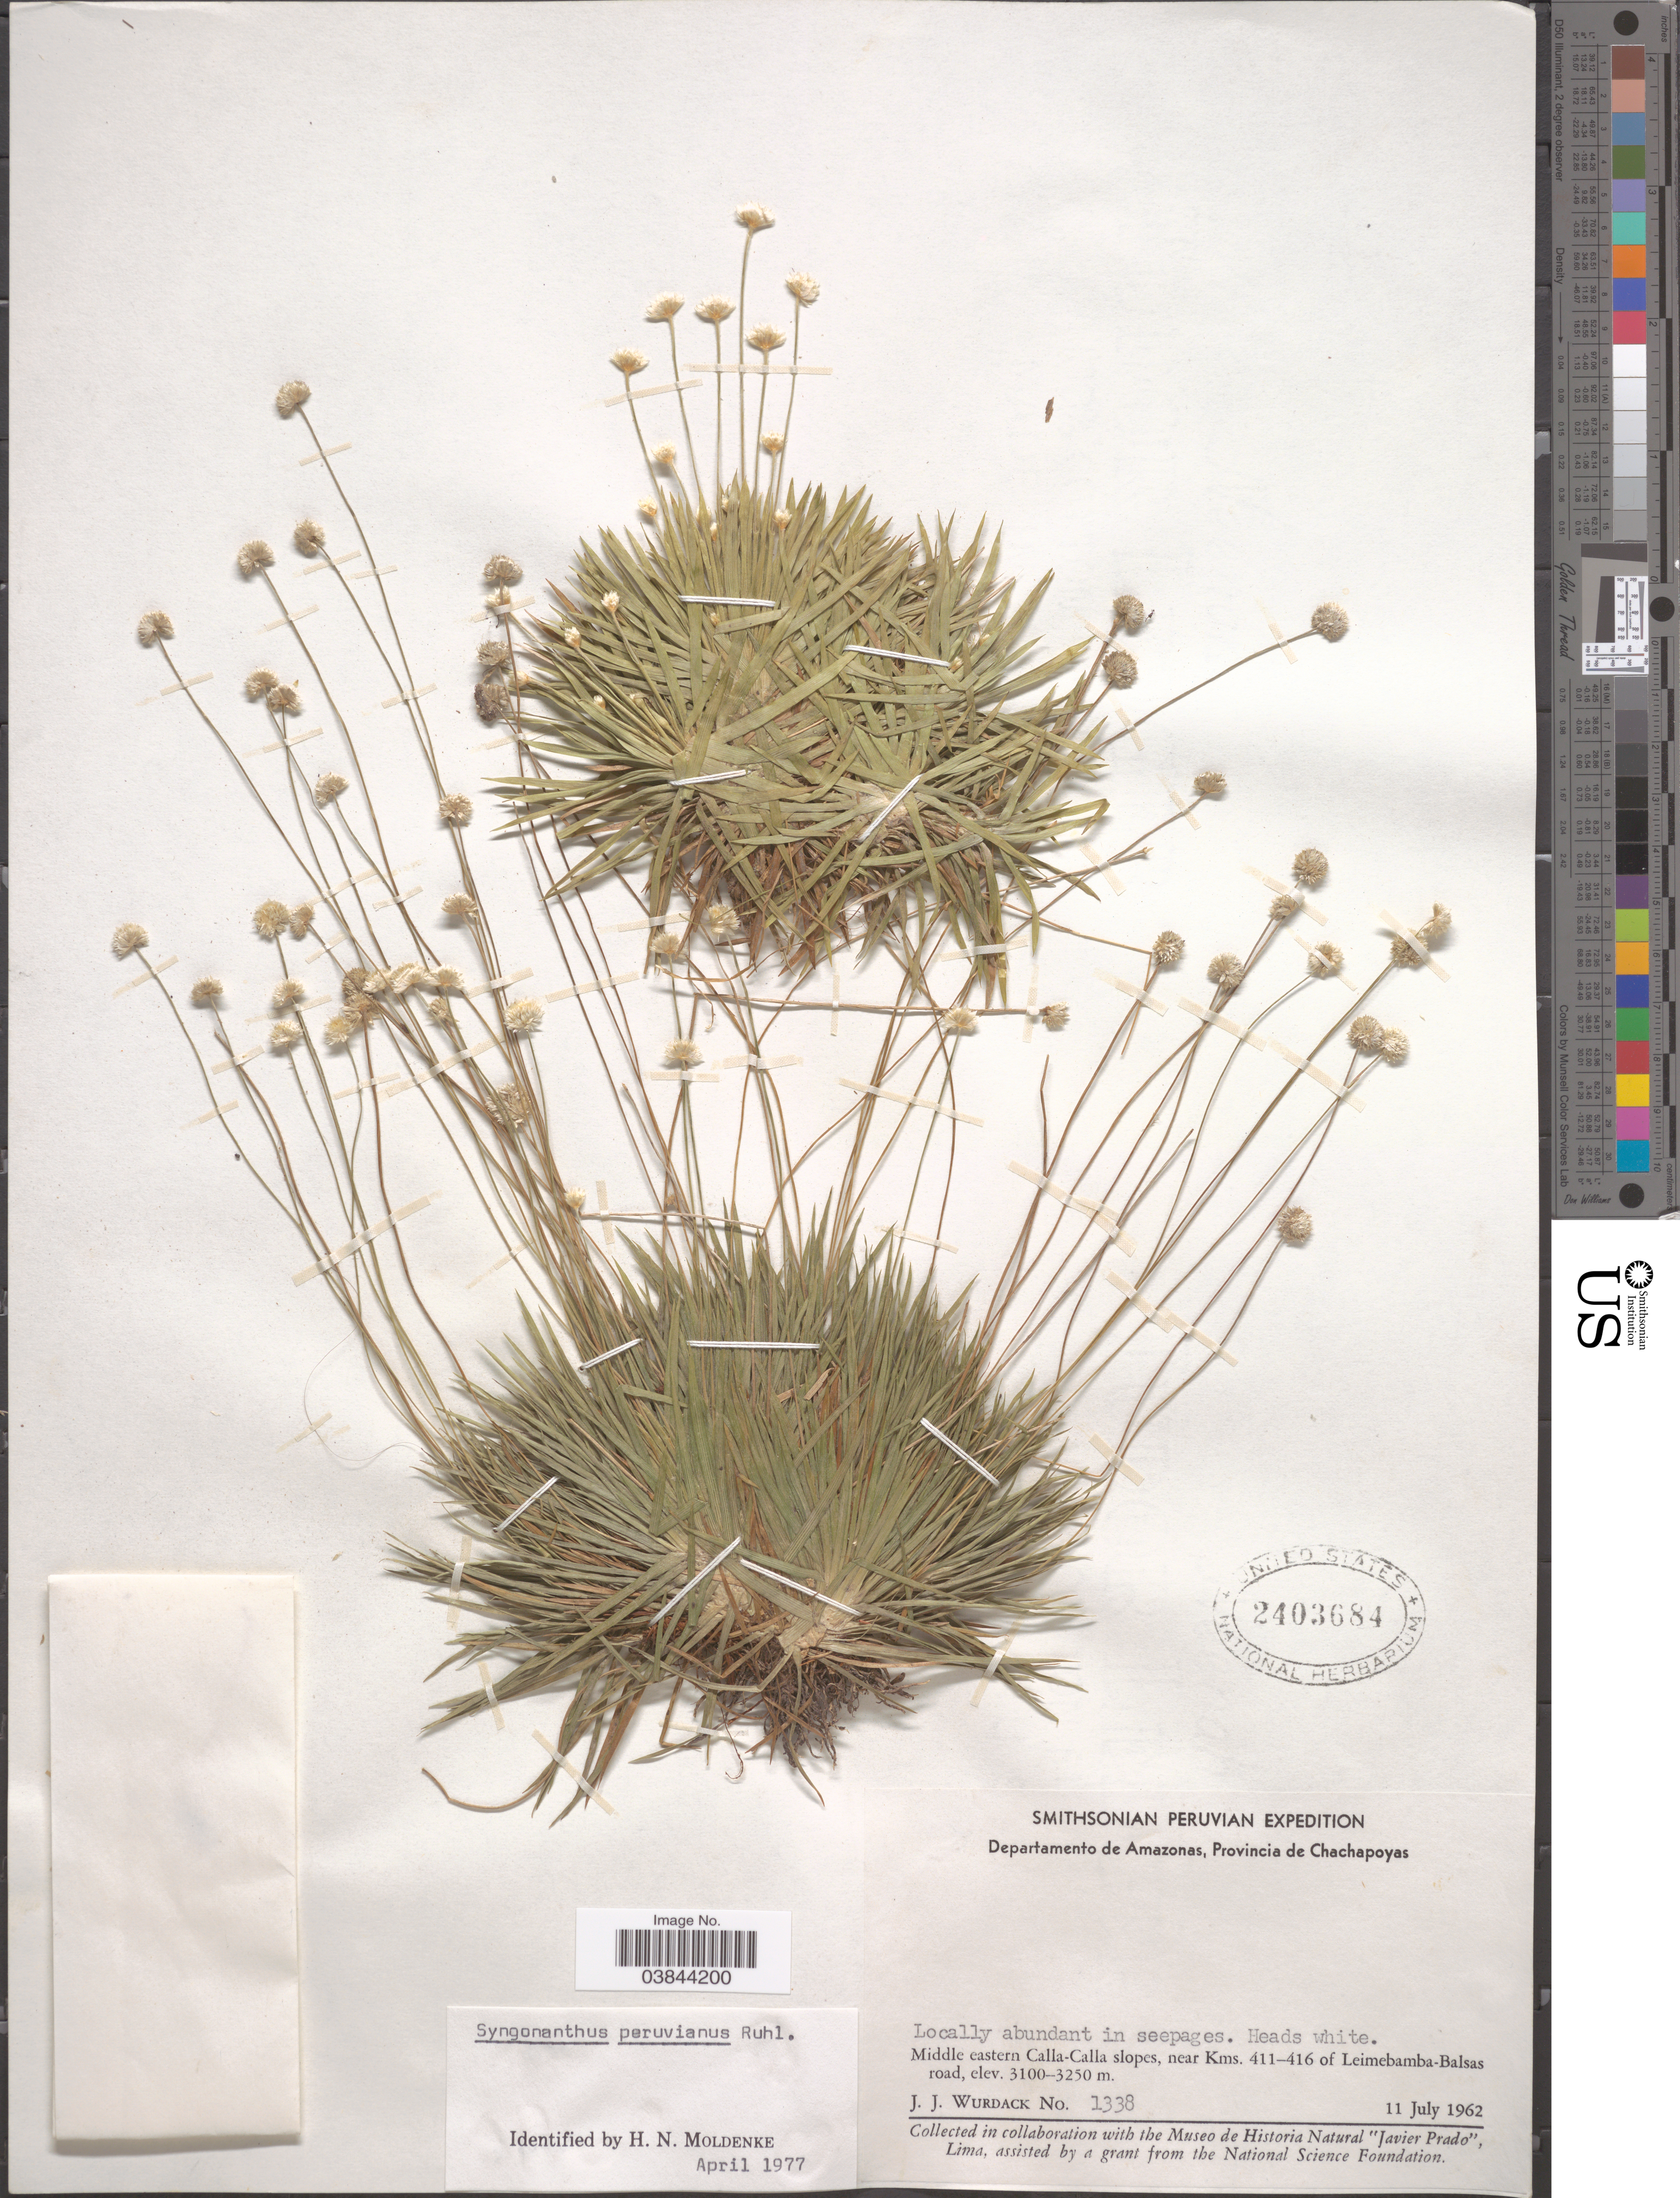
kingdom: Plantae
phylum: Tracheophyta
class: Liliopsida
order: Poales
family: Eriocaulaceae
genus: Syngonanthus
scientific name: Syngonanthus peruvianus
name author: Ruhland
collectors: J. J. Wurdack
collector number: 1338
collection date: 1962-07-11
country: Peru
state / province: Amazonas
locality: Departamento de Amazonas, Provincia de Chachapoyas. Middle eastern Calla-Calla slopes, near Kms. 411-416 of Leimebamba-Balsas road.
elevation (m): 3100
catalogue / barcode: US 2403684